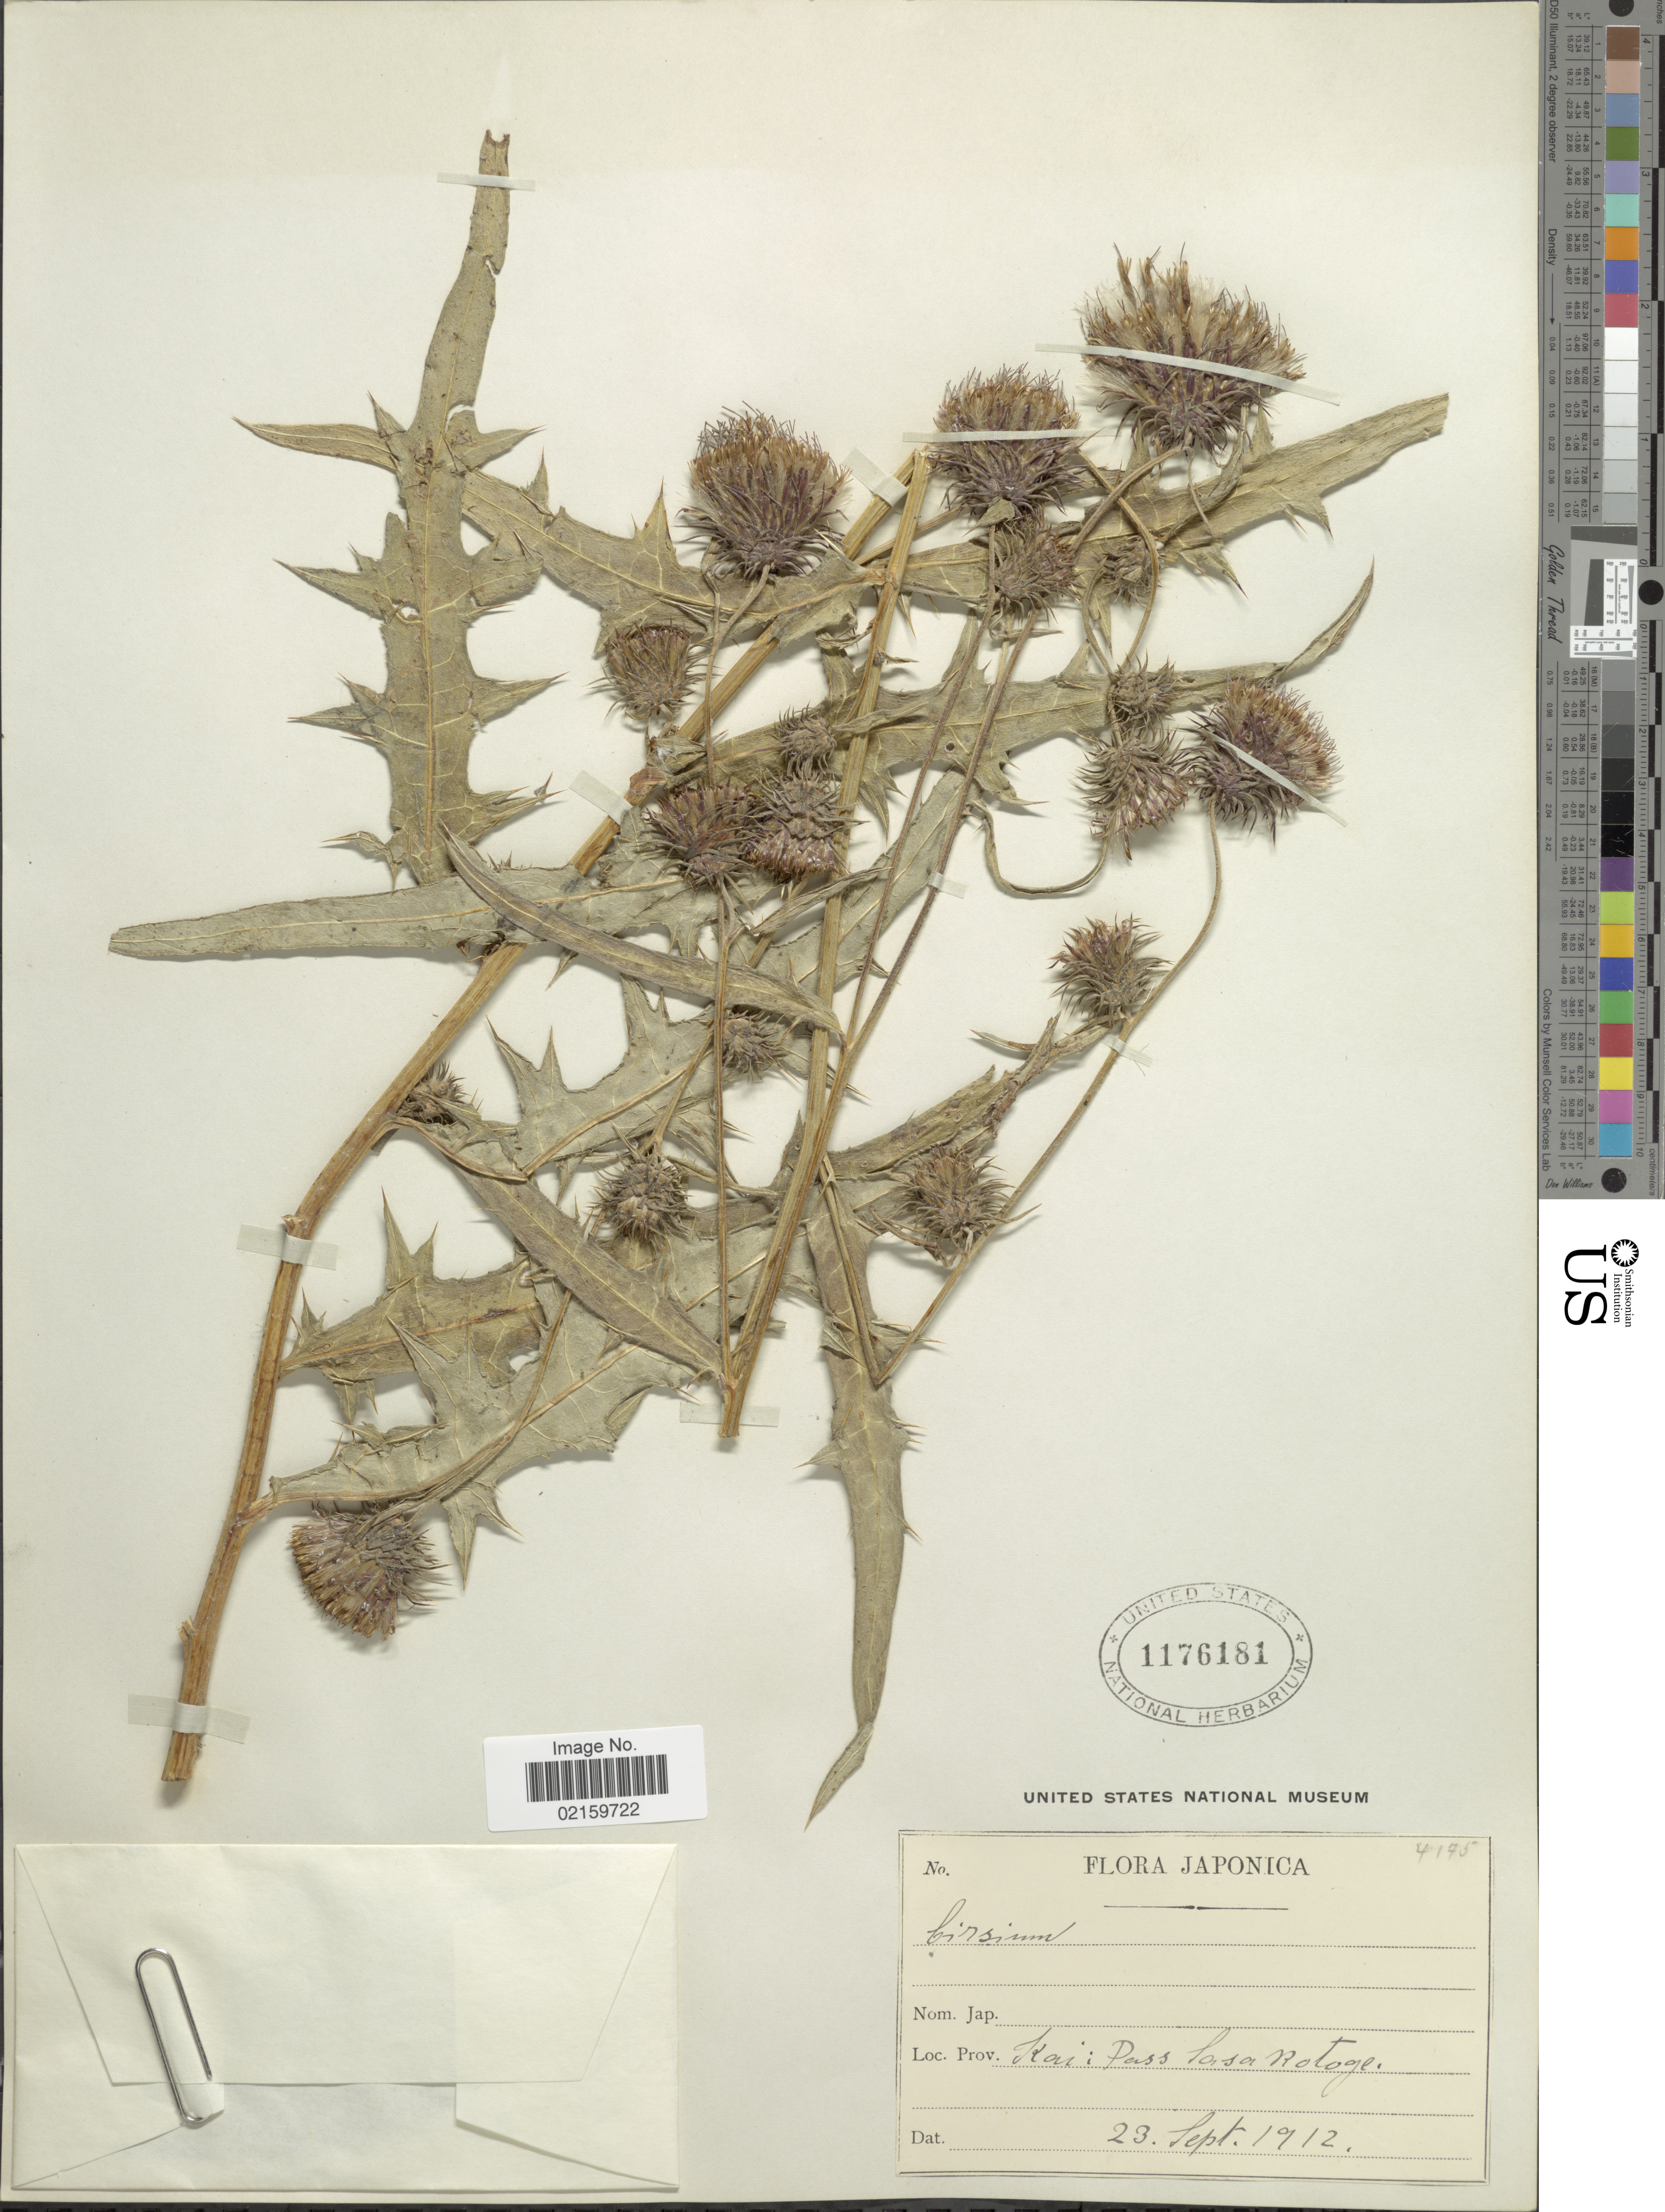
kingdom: Plantae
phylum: Tracheophyta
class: Magnoliopsida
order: Asterales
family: Asteraceae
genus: Cirsium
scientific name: Cirsium sp.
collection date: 1912-09-23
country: Japan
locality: Kai: Pass Sasarotoge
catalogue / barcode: US 1176181